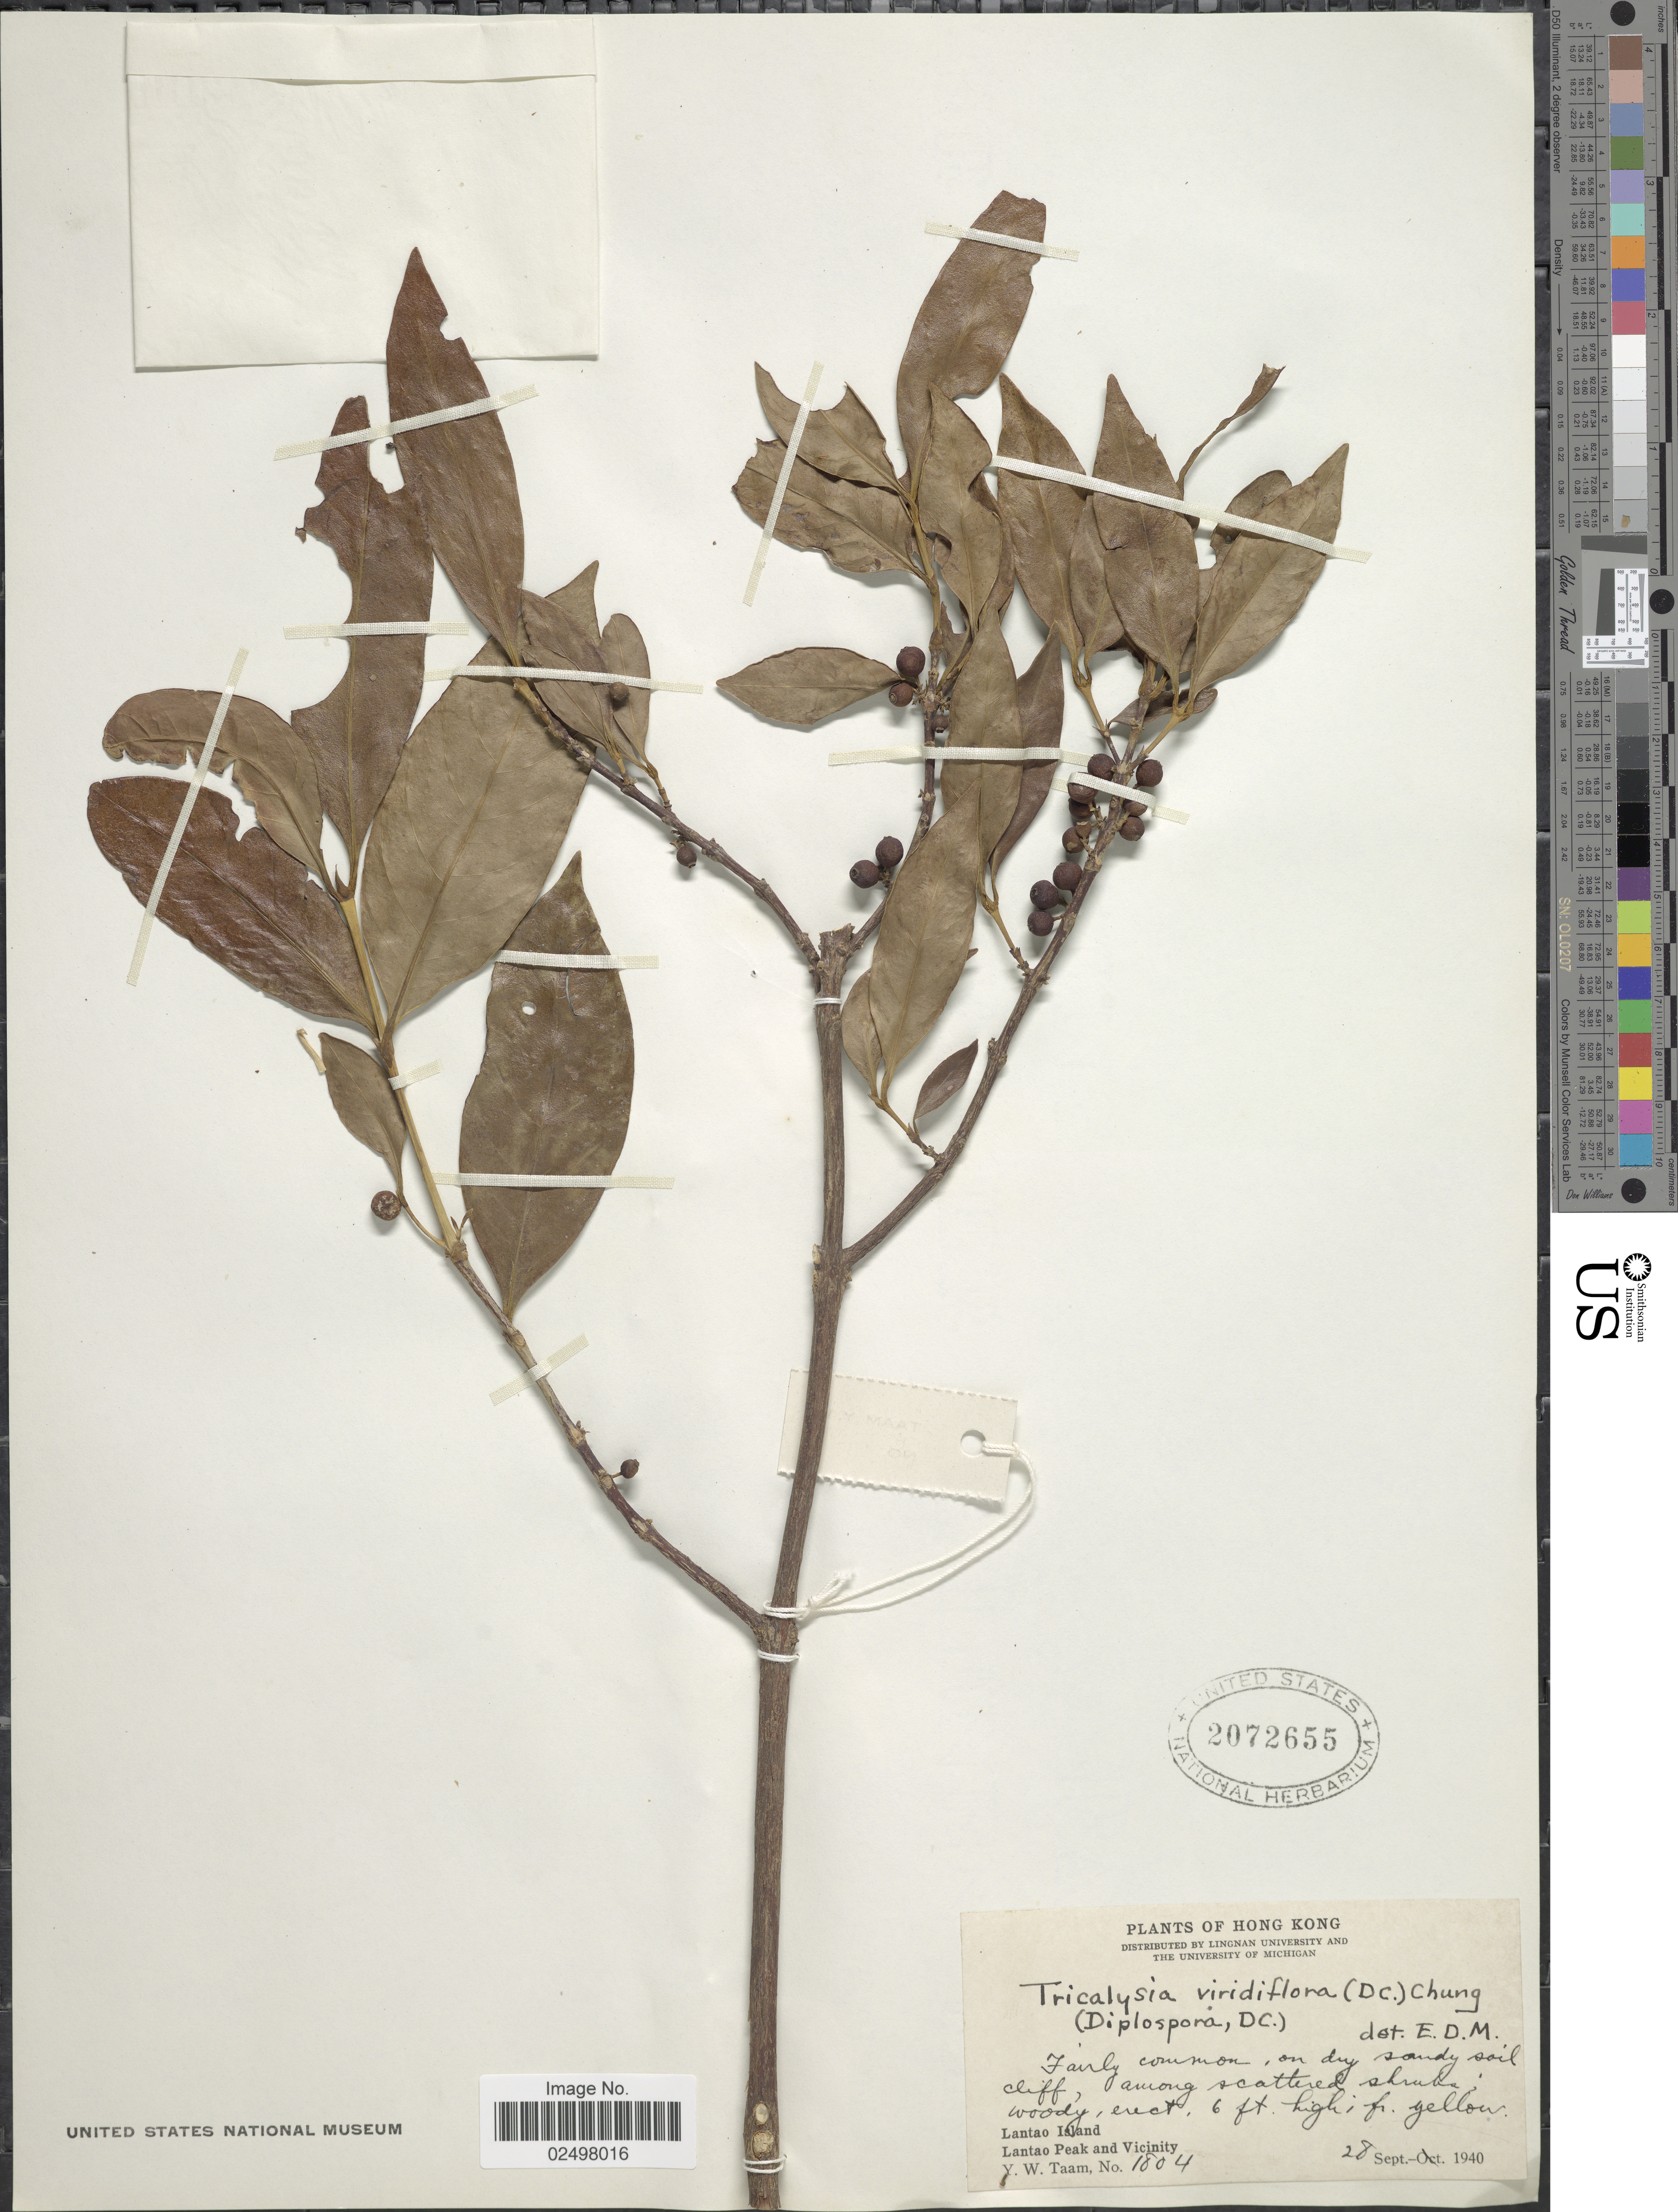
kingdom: Plantae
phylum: Tracheophyta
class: Magnoliopsida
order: Gentianales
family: Rubiaceae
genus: Tricalysia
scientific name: Tricalysia dubia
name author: (Lindl.) Ohwi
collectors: Y. W. Taam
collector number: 1804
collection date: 1940-09-28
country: China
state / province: Hong Kong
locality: Lantao Island, Lantao Peak and Vicinity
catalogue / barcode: US 2072655